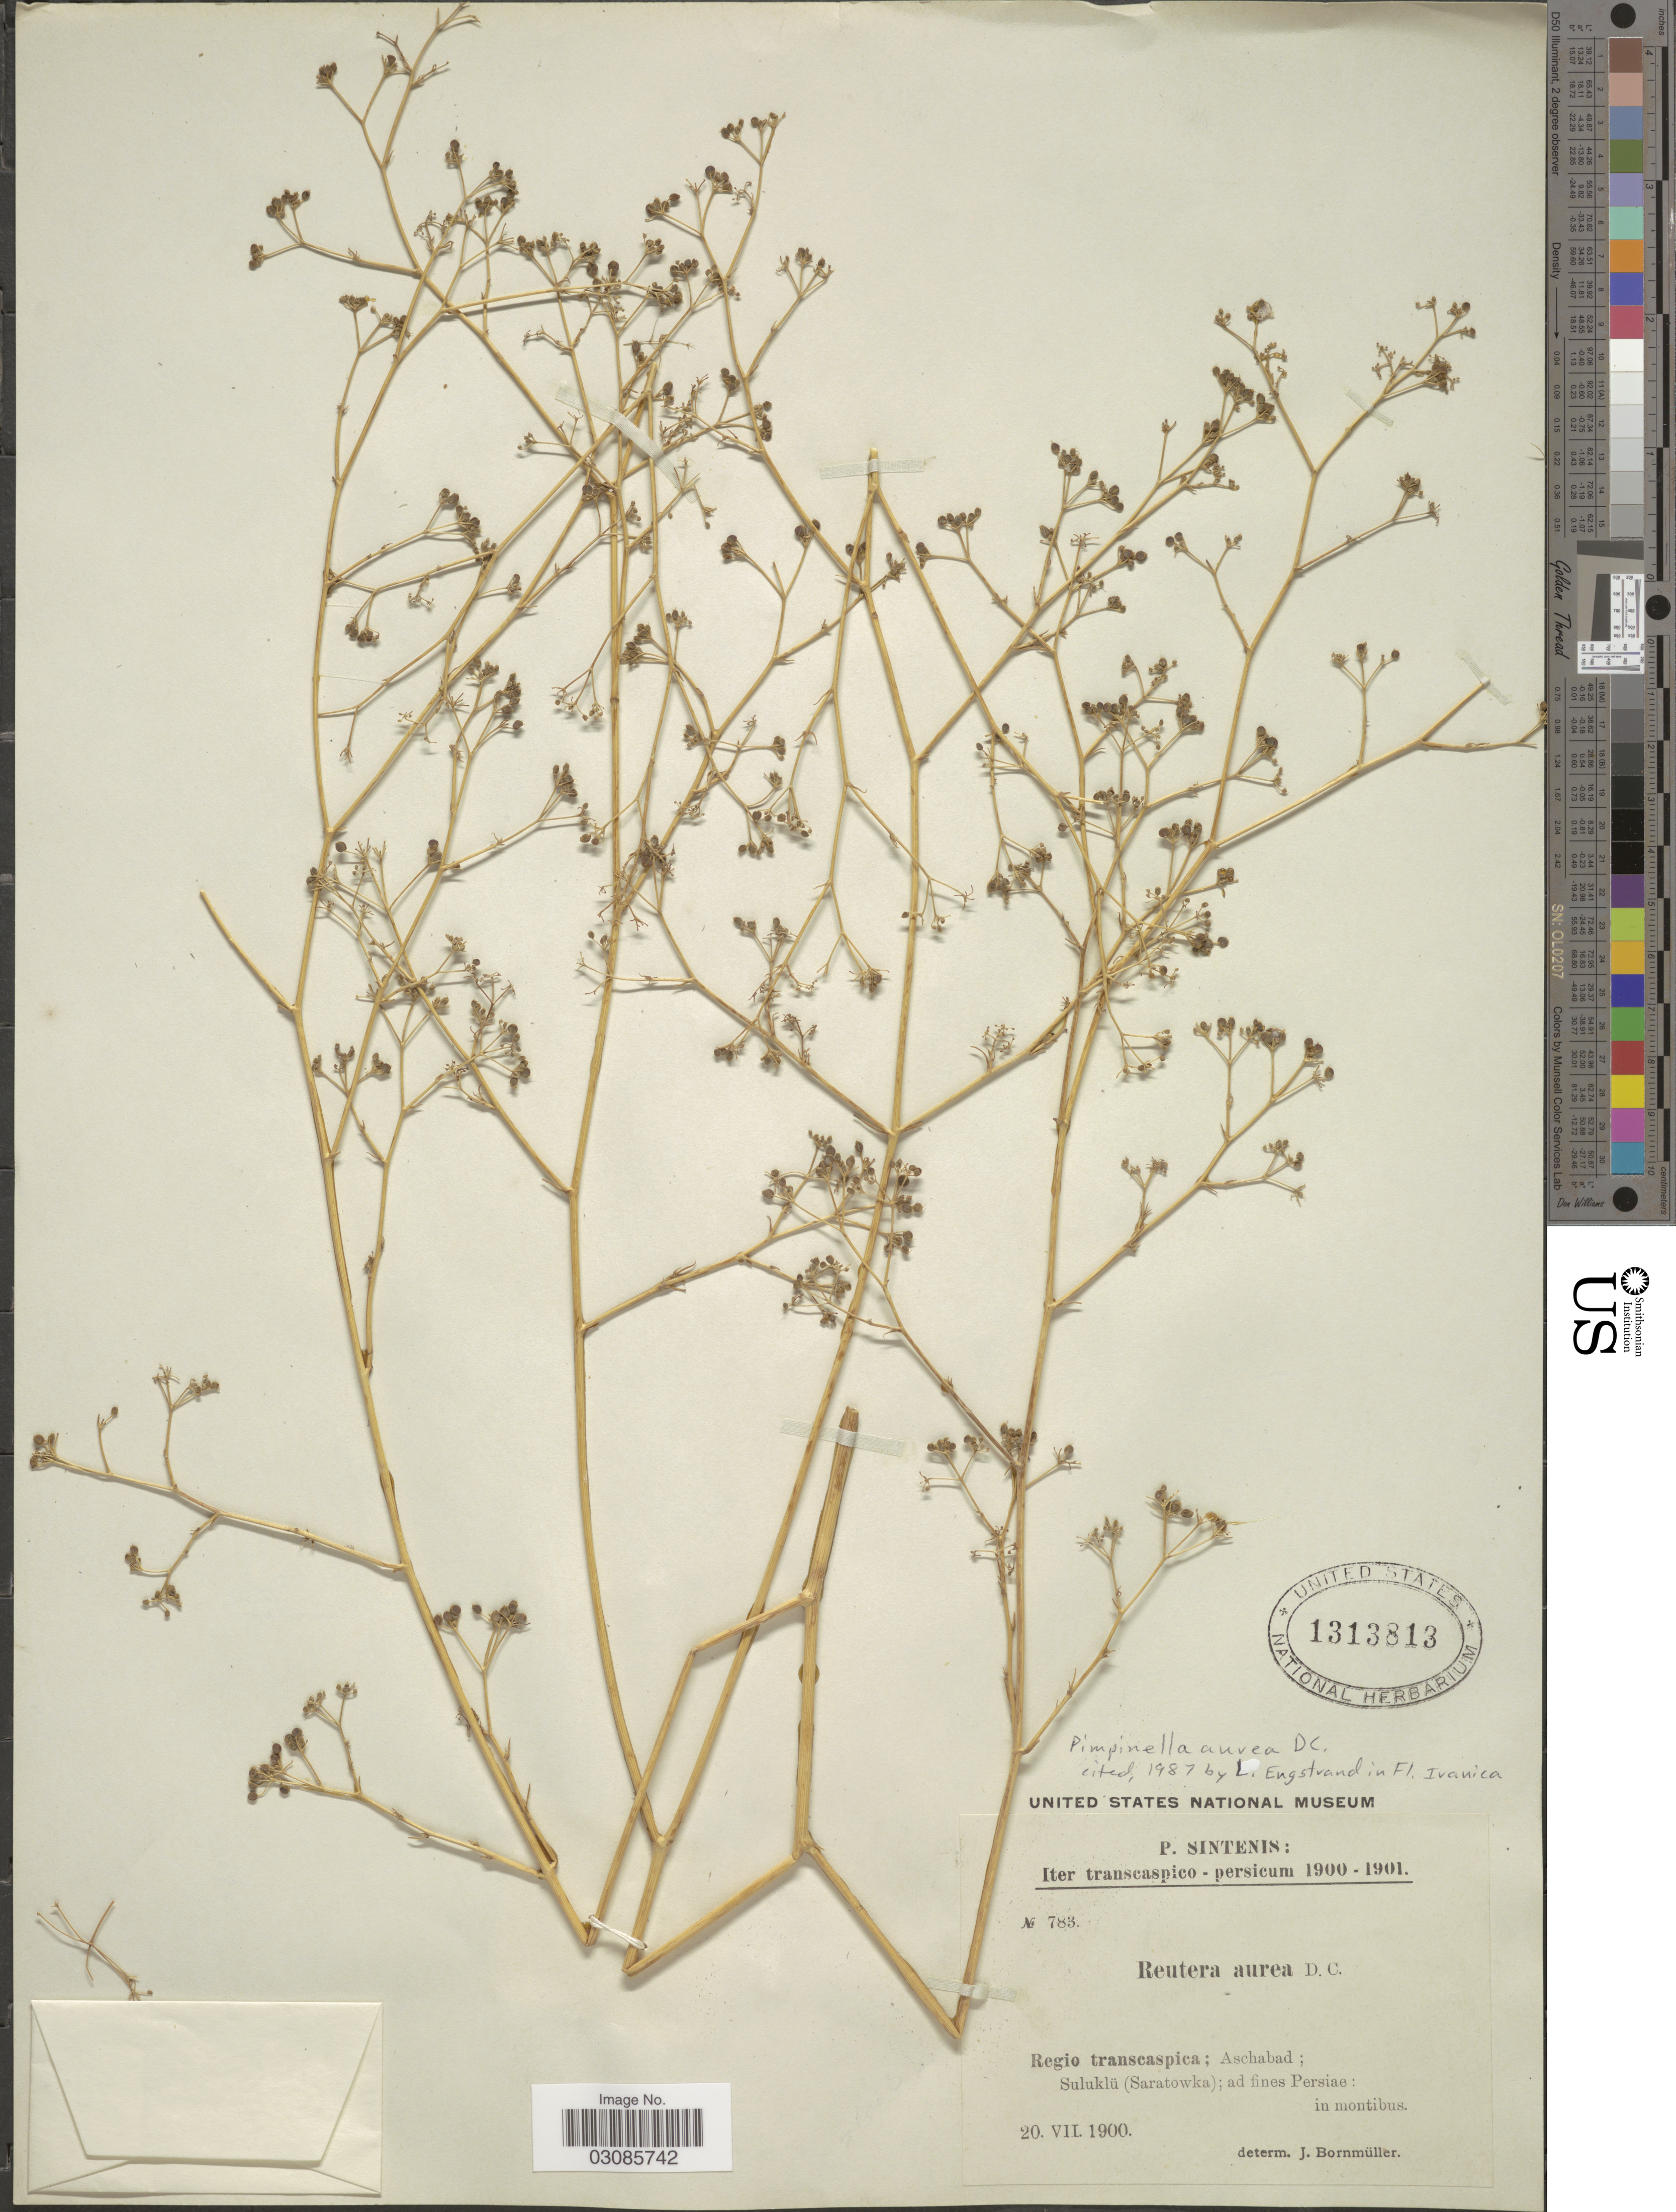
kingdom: Plantae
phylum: Tracheophyta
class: Magnoliopsida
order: Apiales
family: Apiaceae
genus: Pimpinella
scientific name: Pimpinella aurea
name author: DC.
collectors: P. Sintenis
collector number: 783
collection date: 1900-07-20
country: Iran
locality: Regio transcaspica; Aschabad; Suluklü (Saratowka); ad fines Persiae: in montibus.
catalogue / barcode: US 1313813